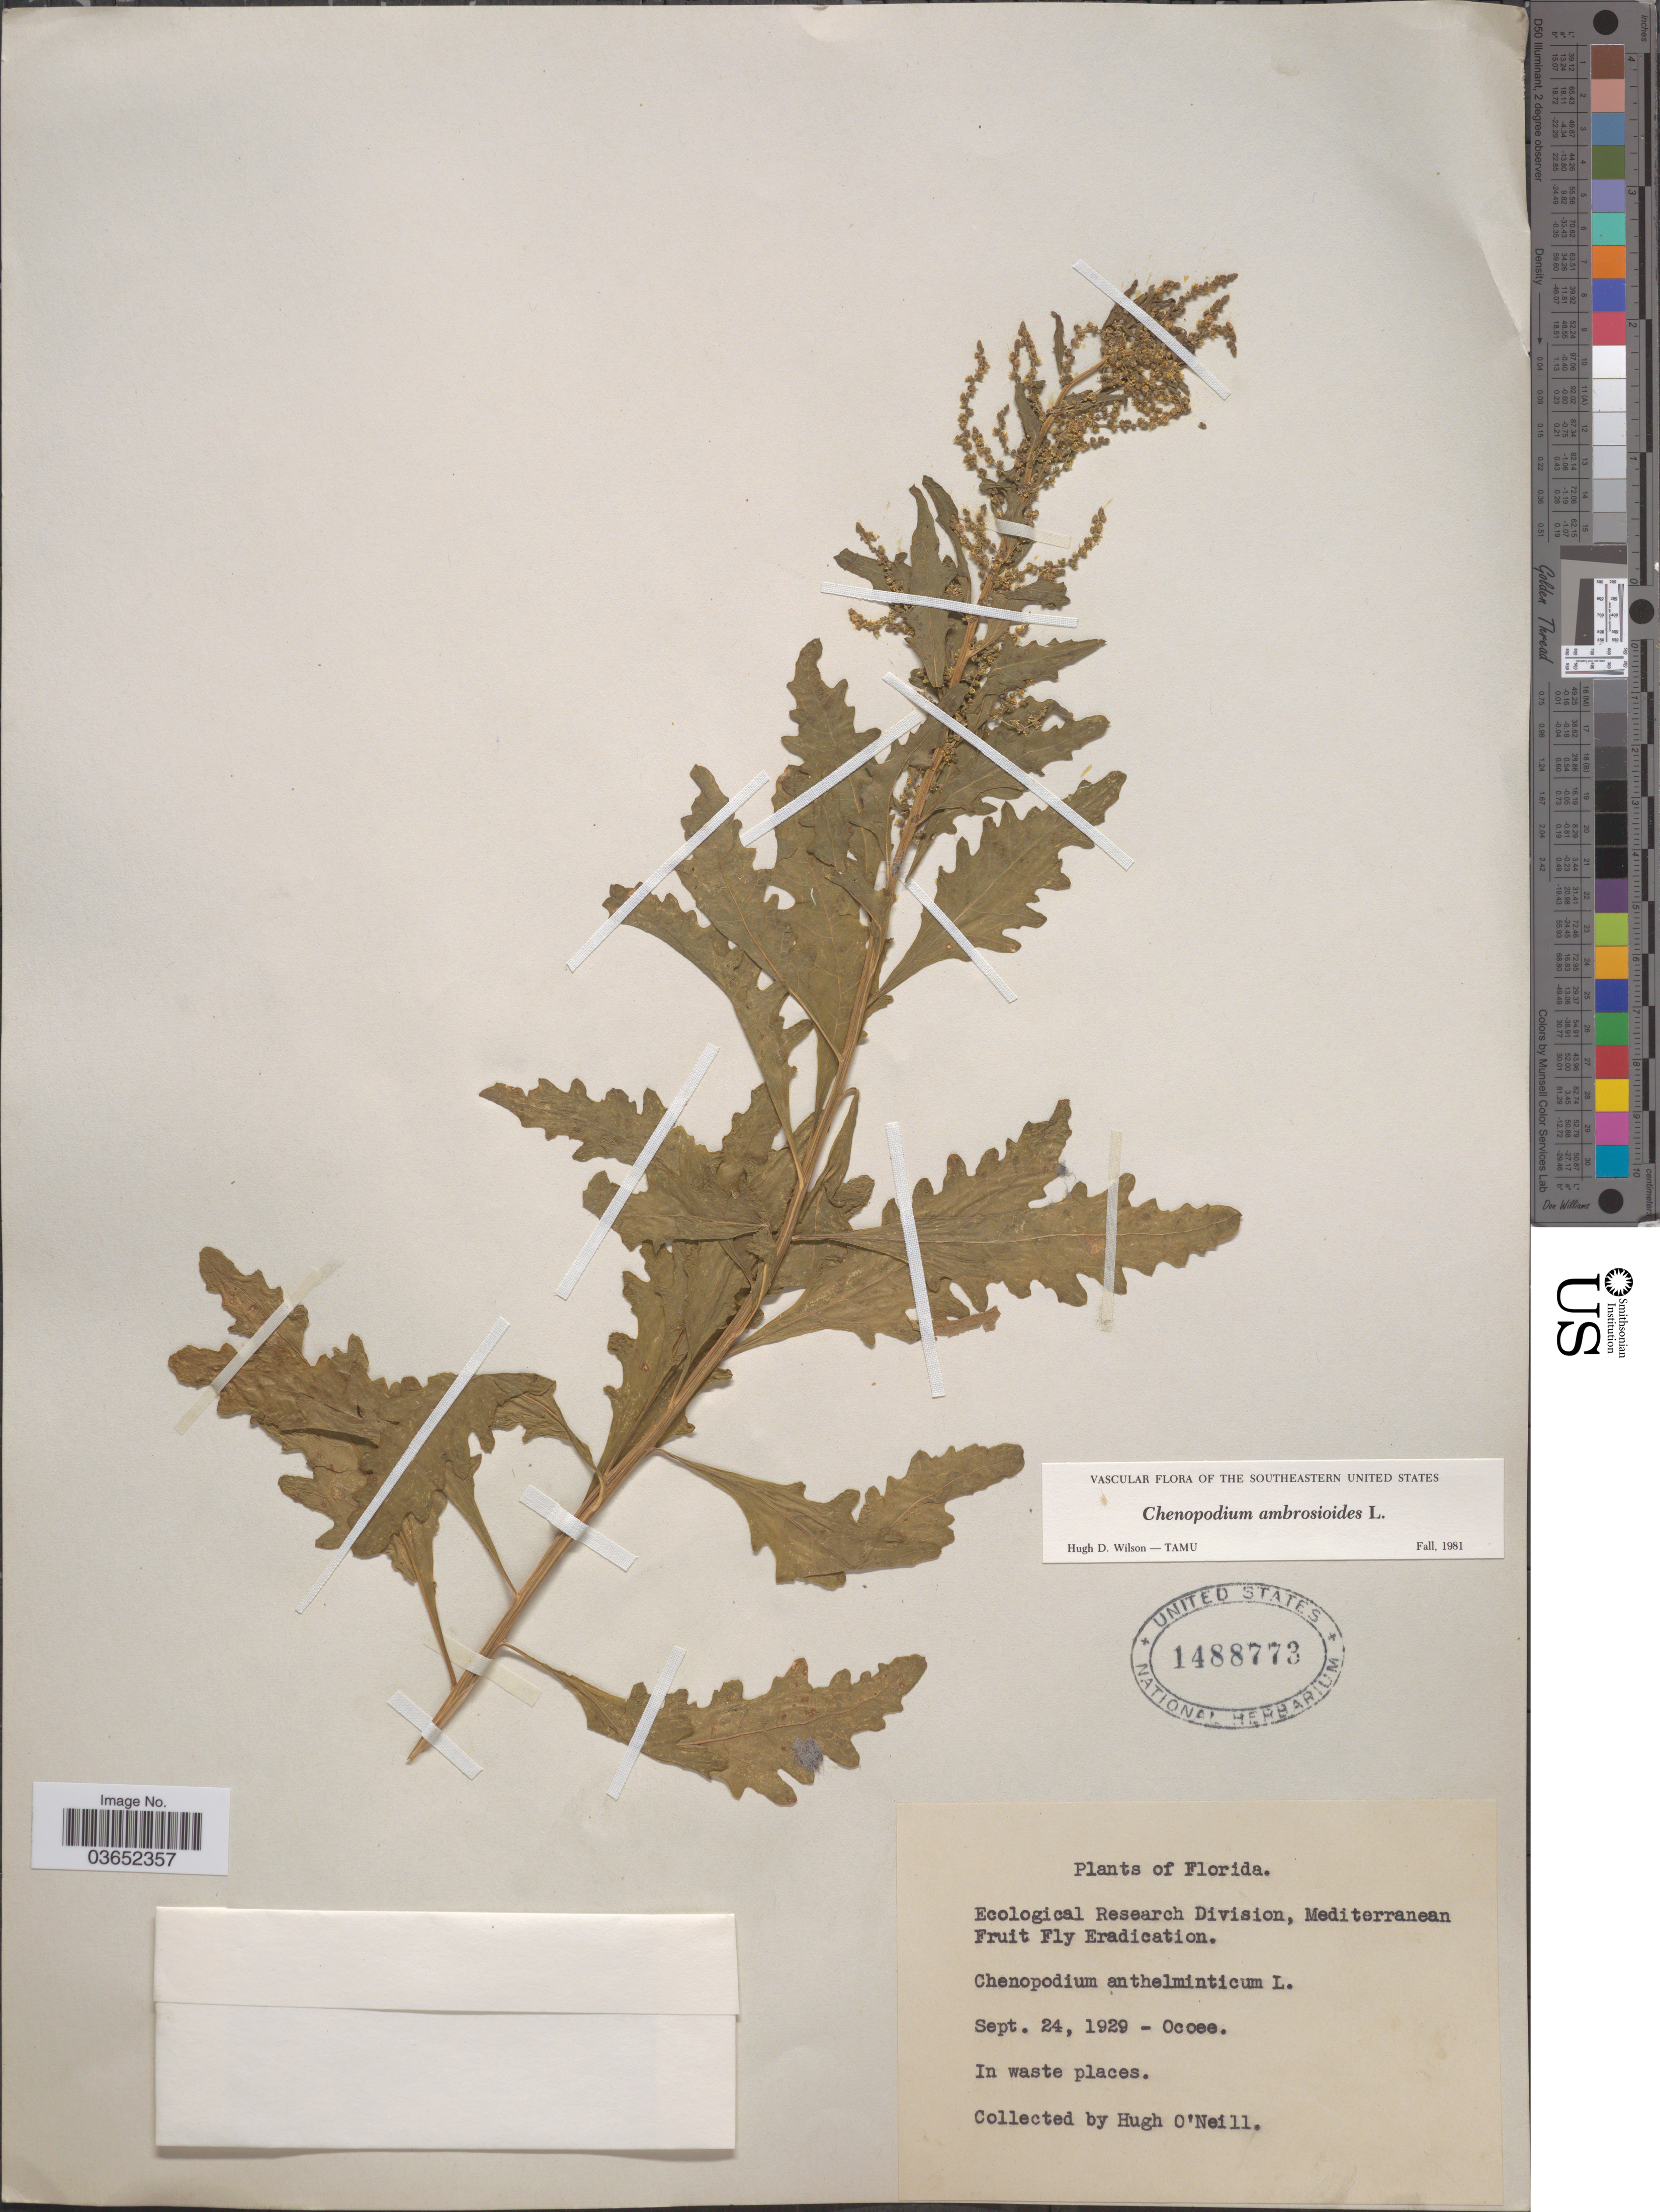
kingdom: Plantae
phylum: Tracheophyta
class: Magnoliopsida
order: Caryophyllales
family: Amaranthaceae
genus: Chenopodium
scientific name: Chenopodium ambrosioides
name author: L.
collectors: H. O'Neill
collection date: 1929-09-24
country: United States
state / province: Florida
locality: Ocoee, In waste places.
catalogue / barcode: US 1488773